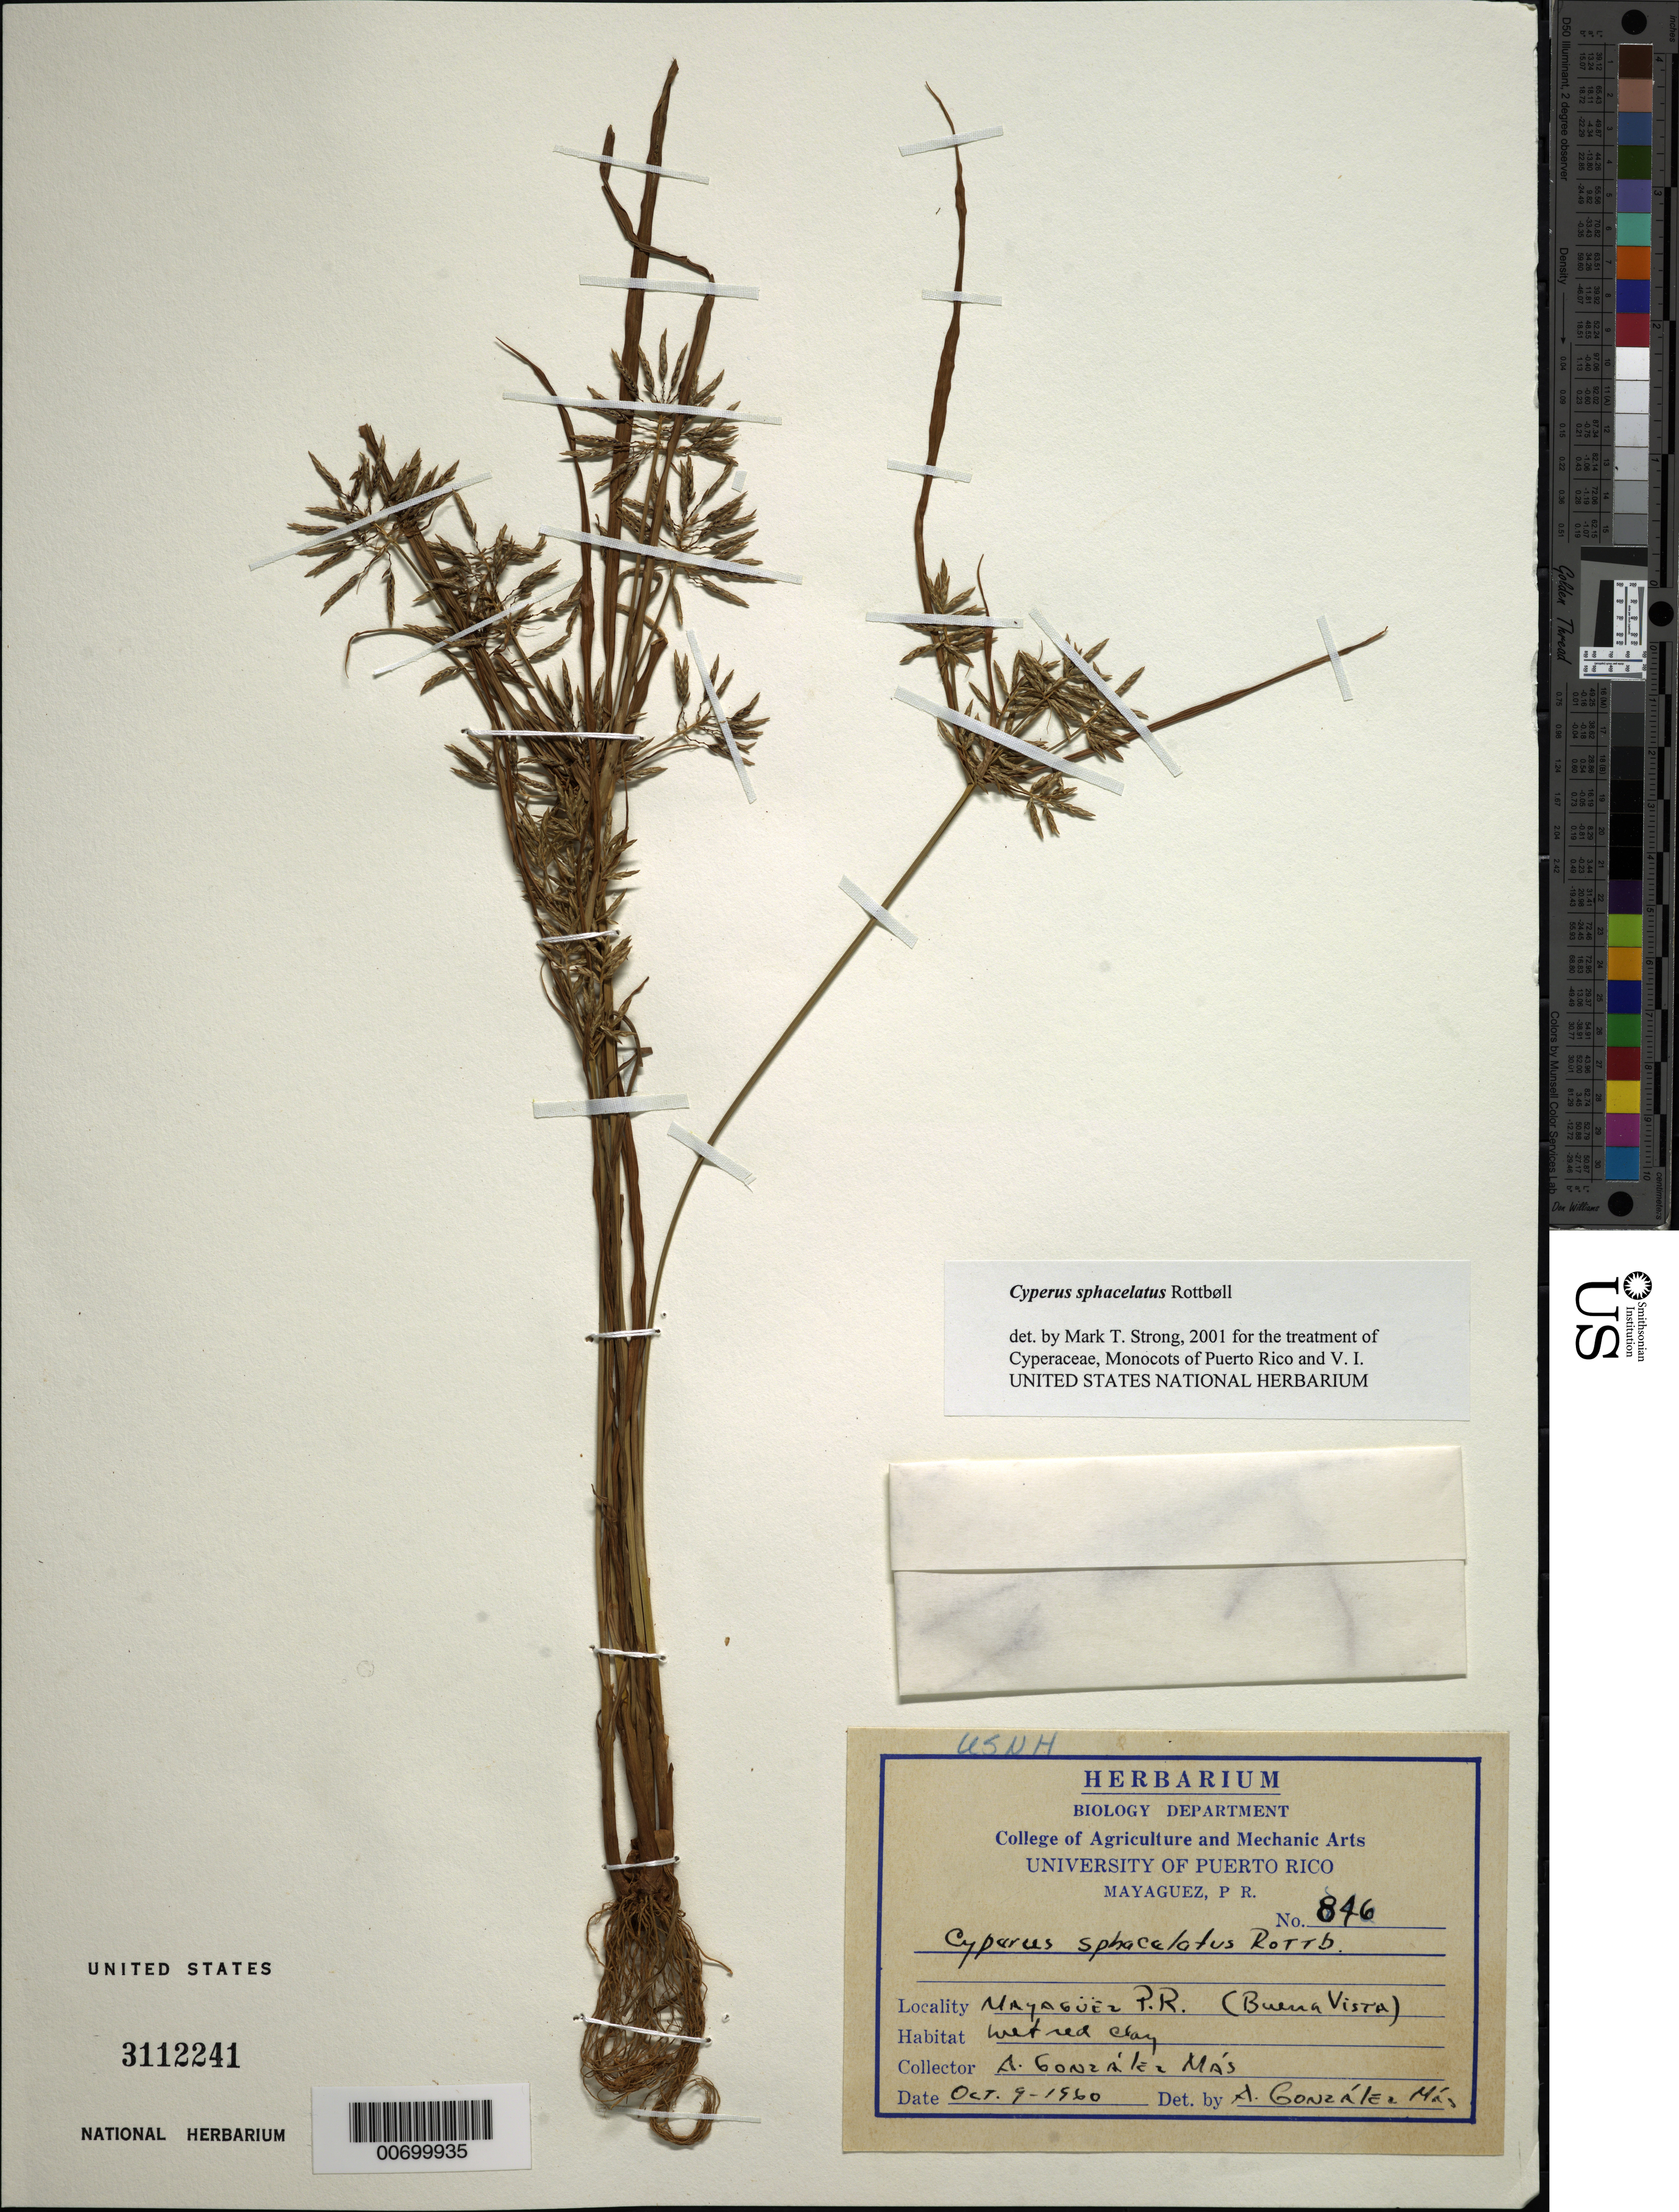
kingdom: Plantae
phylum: Tracheophyta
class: Liliopsida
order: Poales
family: Cyperaceae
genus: Cyperus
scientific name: Cyperus sphacelatus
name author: Rottb.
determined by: Strong, M. T., (US), Smithsonian Institution - National Museum of Natural History (UNITED STATES)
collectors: A. González Más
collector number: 846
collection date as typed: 09 Oct 1960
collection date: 1960-10-09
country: Puerto Rico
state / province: Mayagüez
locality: Mayagüez: Buena Vista.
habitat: Wet red clay.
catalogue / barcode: US 3112241